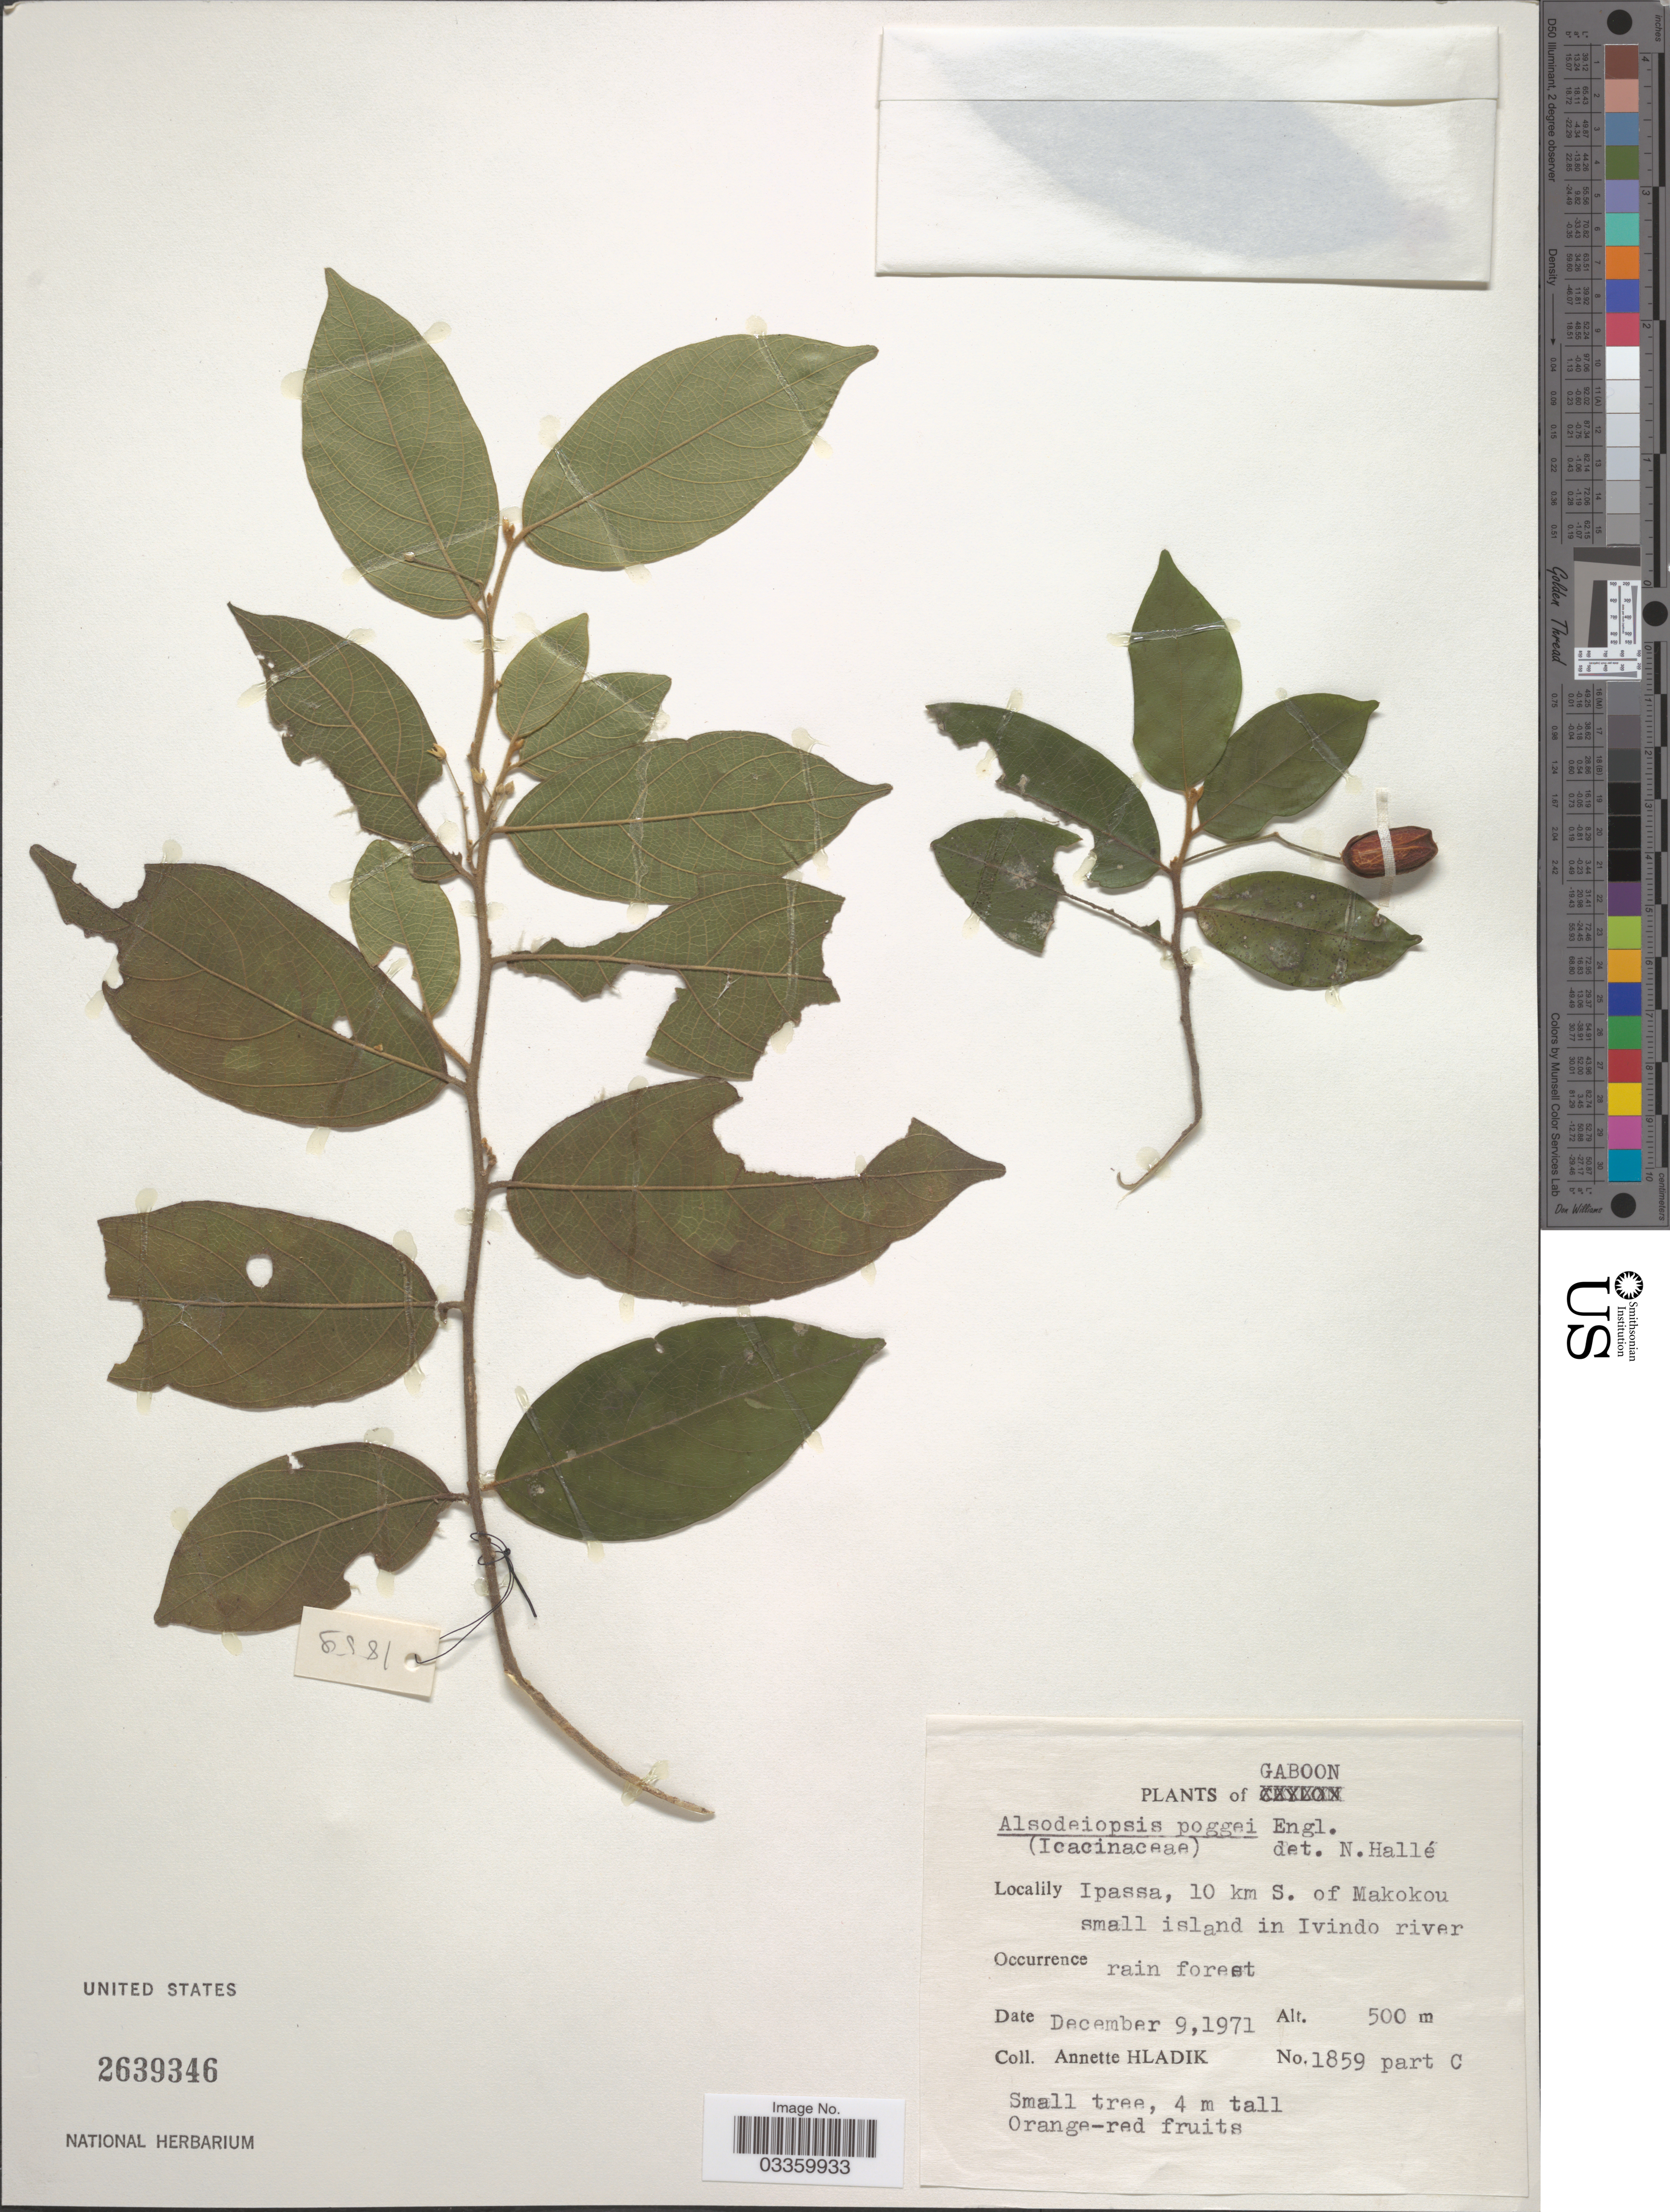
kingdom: Plantae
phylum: Tracheophyta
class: Magnoliopsida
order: Icacinales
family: Icacinaceae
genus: Alsodeiopsis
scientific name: Alsodeiopsis poggei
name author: Engl.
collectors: A. Hladik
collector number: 1859 part C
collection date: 1971-12-09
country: Gabon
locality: Gaboon. Ipassa, 10 km S. of Makokou small island in Ivindo river.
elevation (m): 500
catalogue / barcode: US 2639346